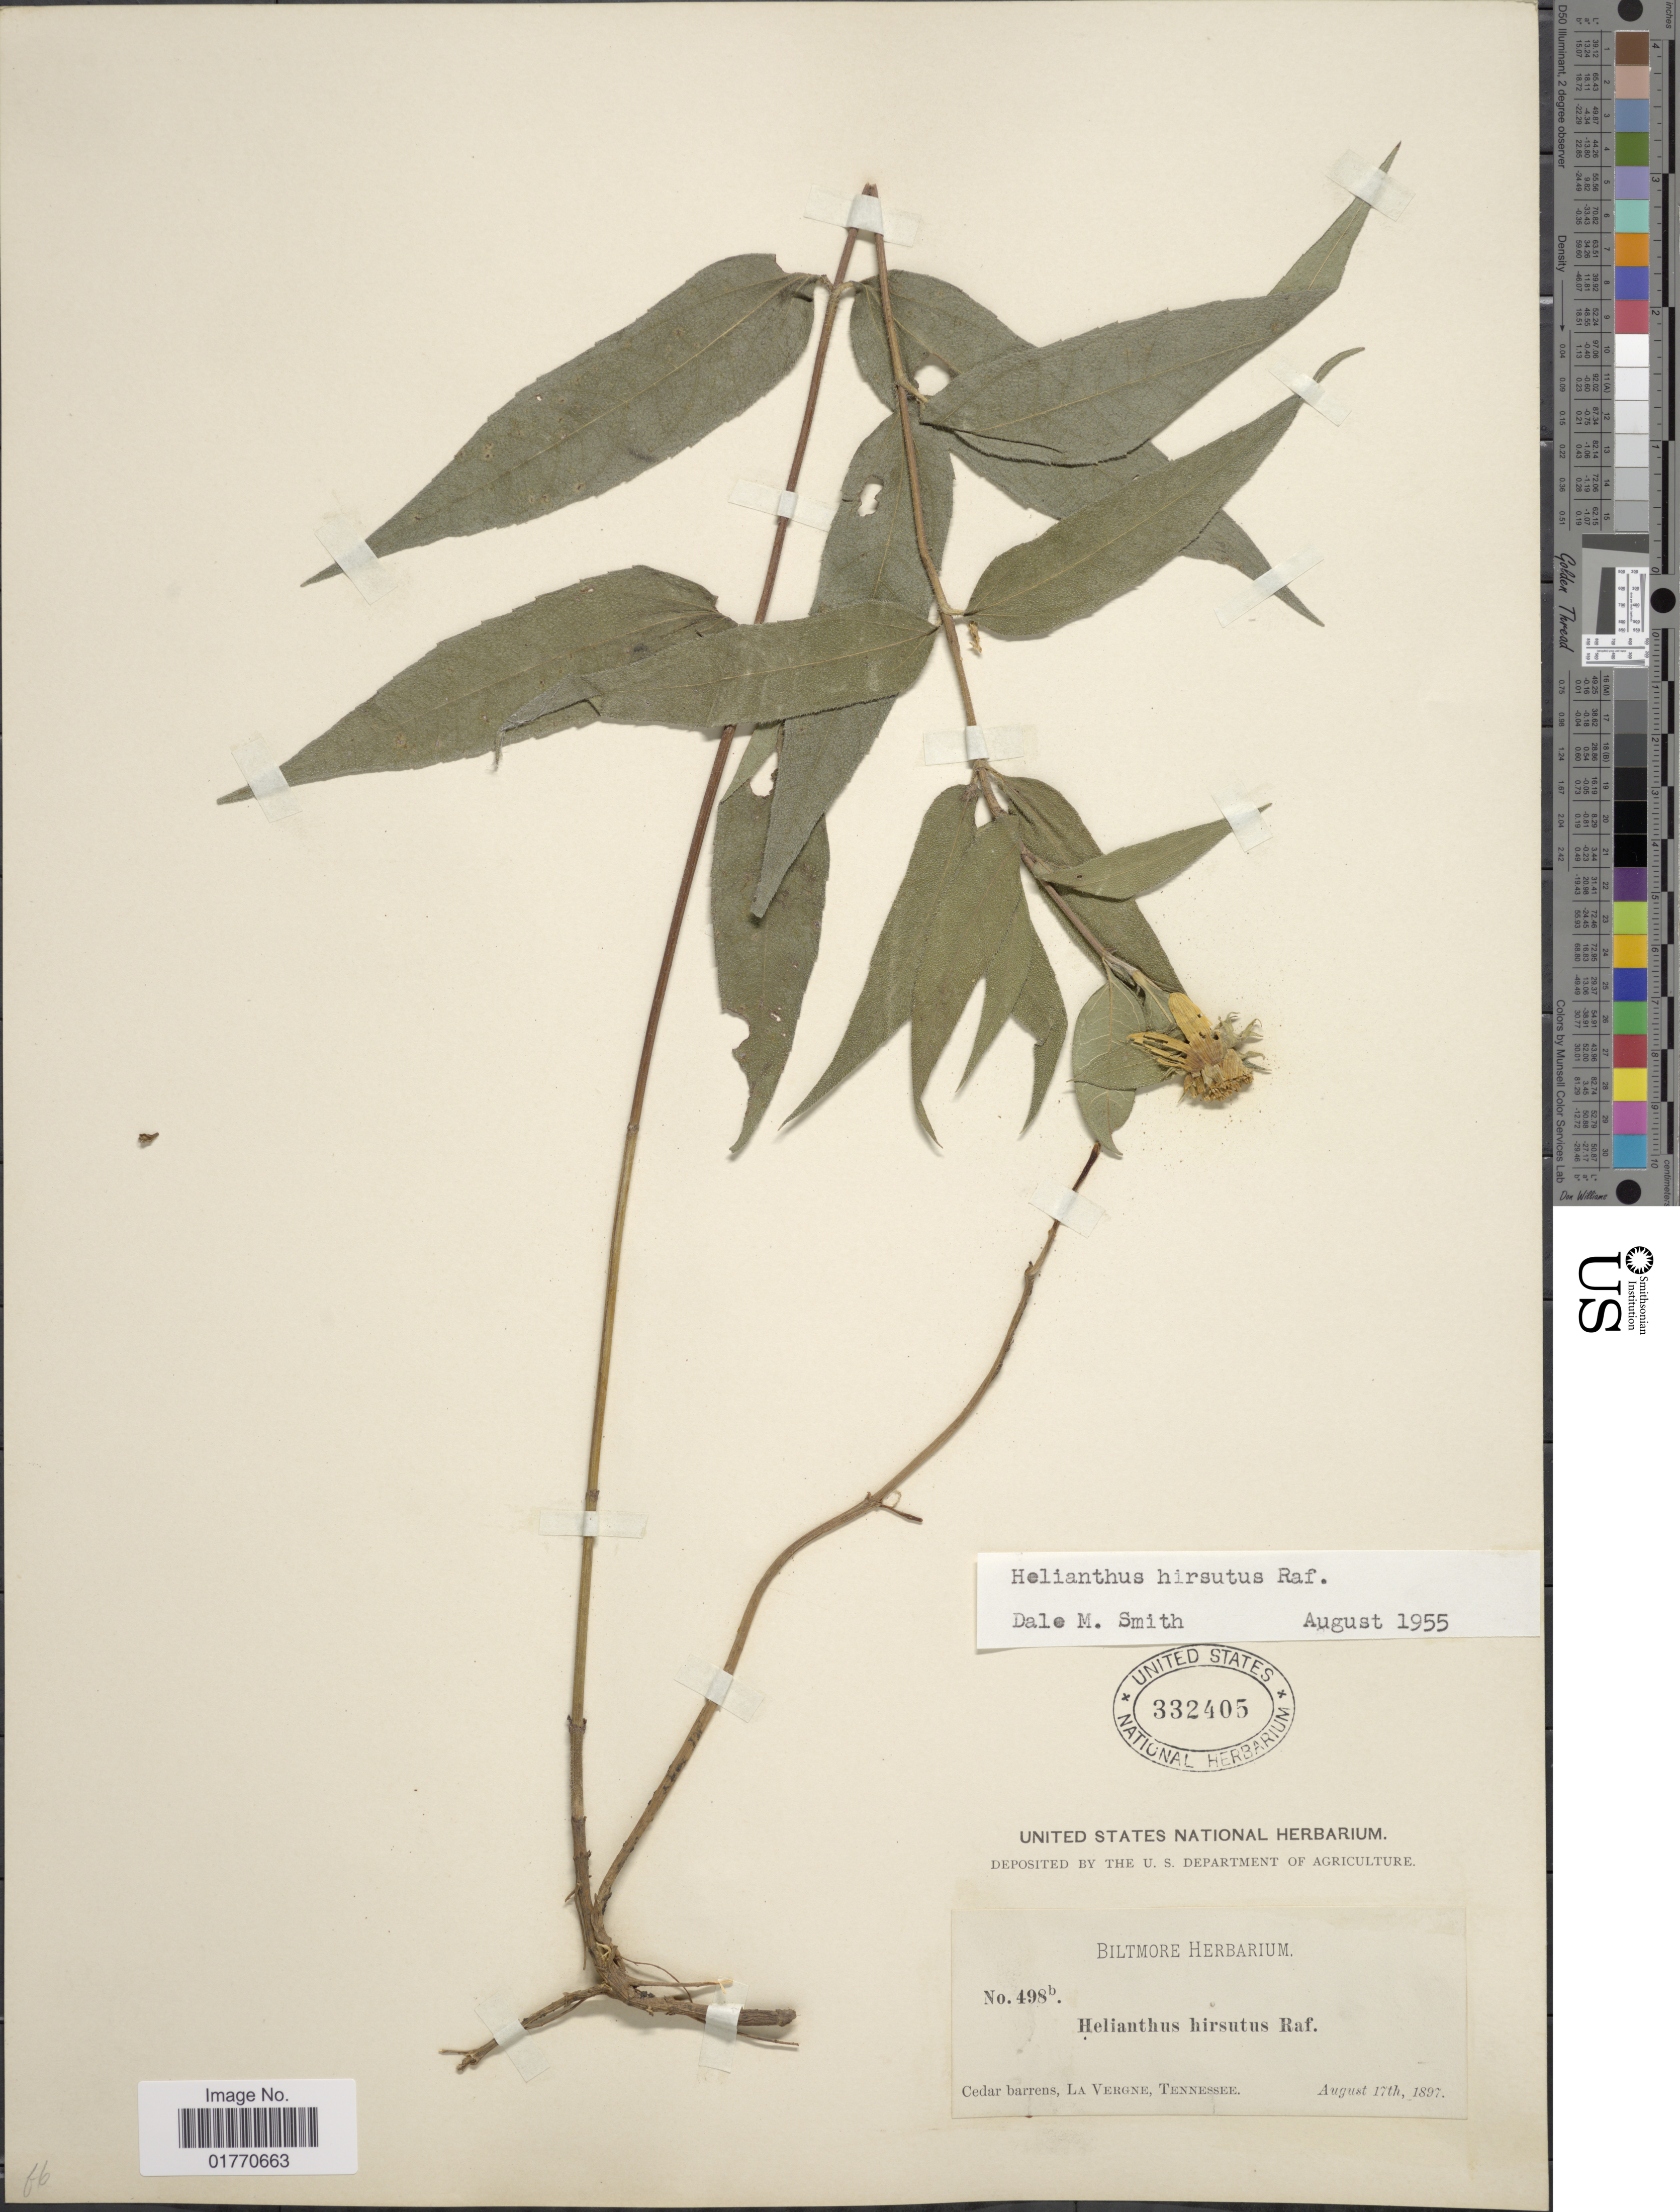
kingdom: Plantae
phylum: Tracheophyta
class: Magnoliopsida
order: Asterales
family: Asteraceae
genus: Helianthus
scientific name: Helianthus hirsutus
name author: Raf.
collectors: ex herb. Biltmore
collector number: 498b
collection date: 1897-08-17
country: United States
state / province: Tennessee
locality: Cedar barrens, La Vergne.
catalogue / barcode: US 332405